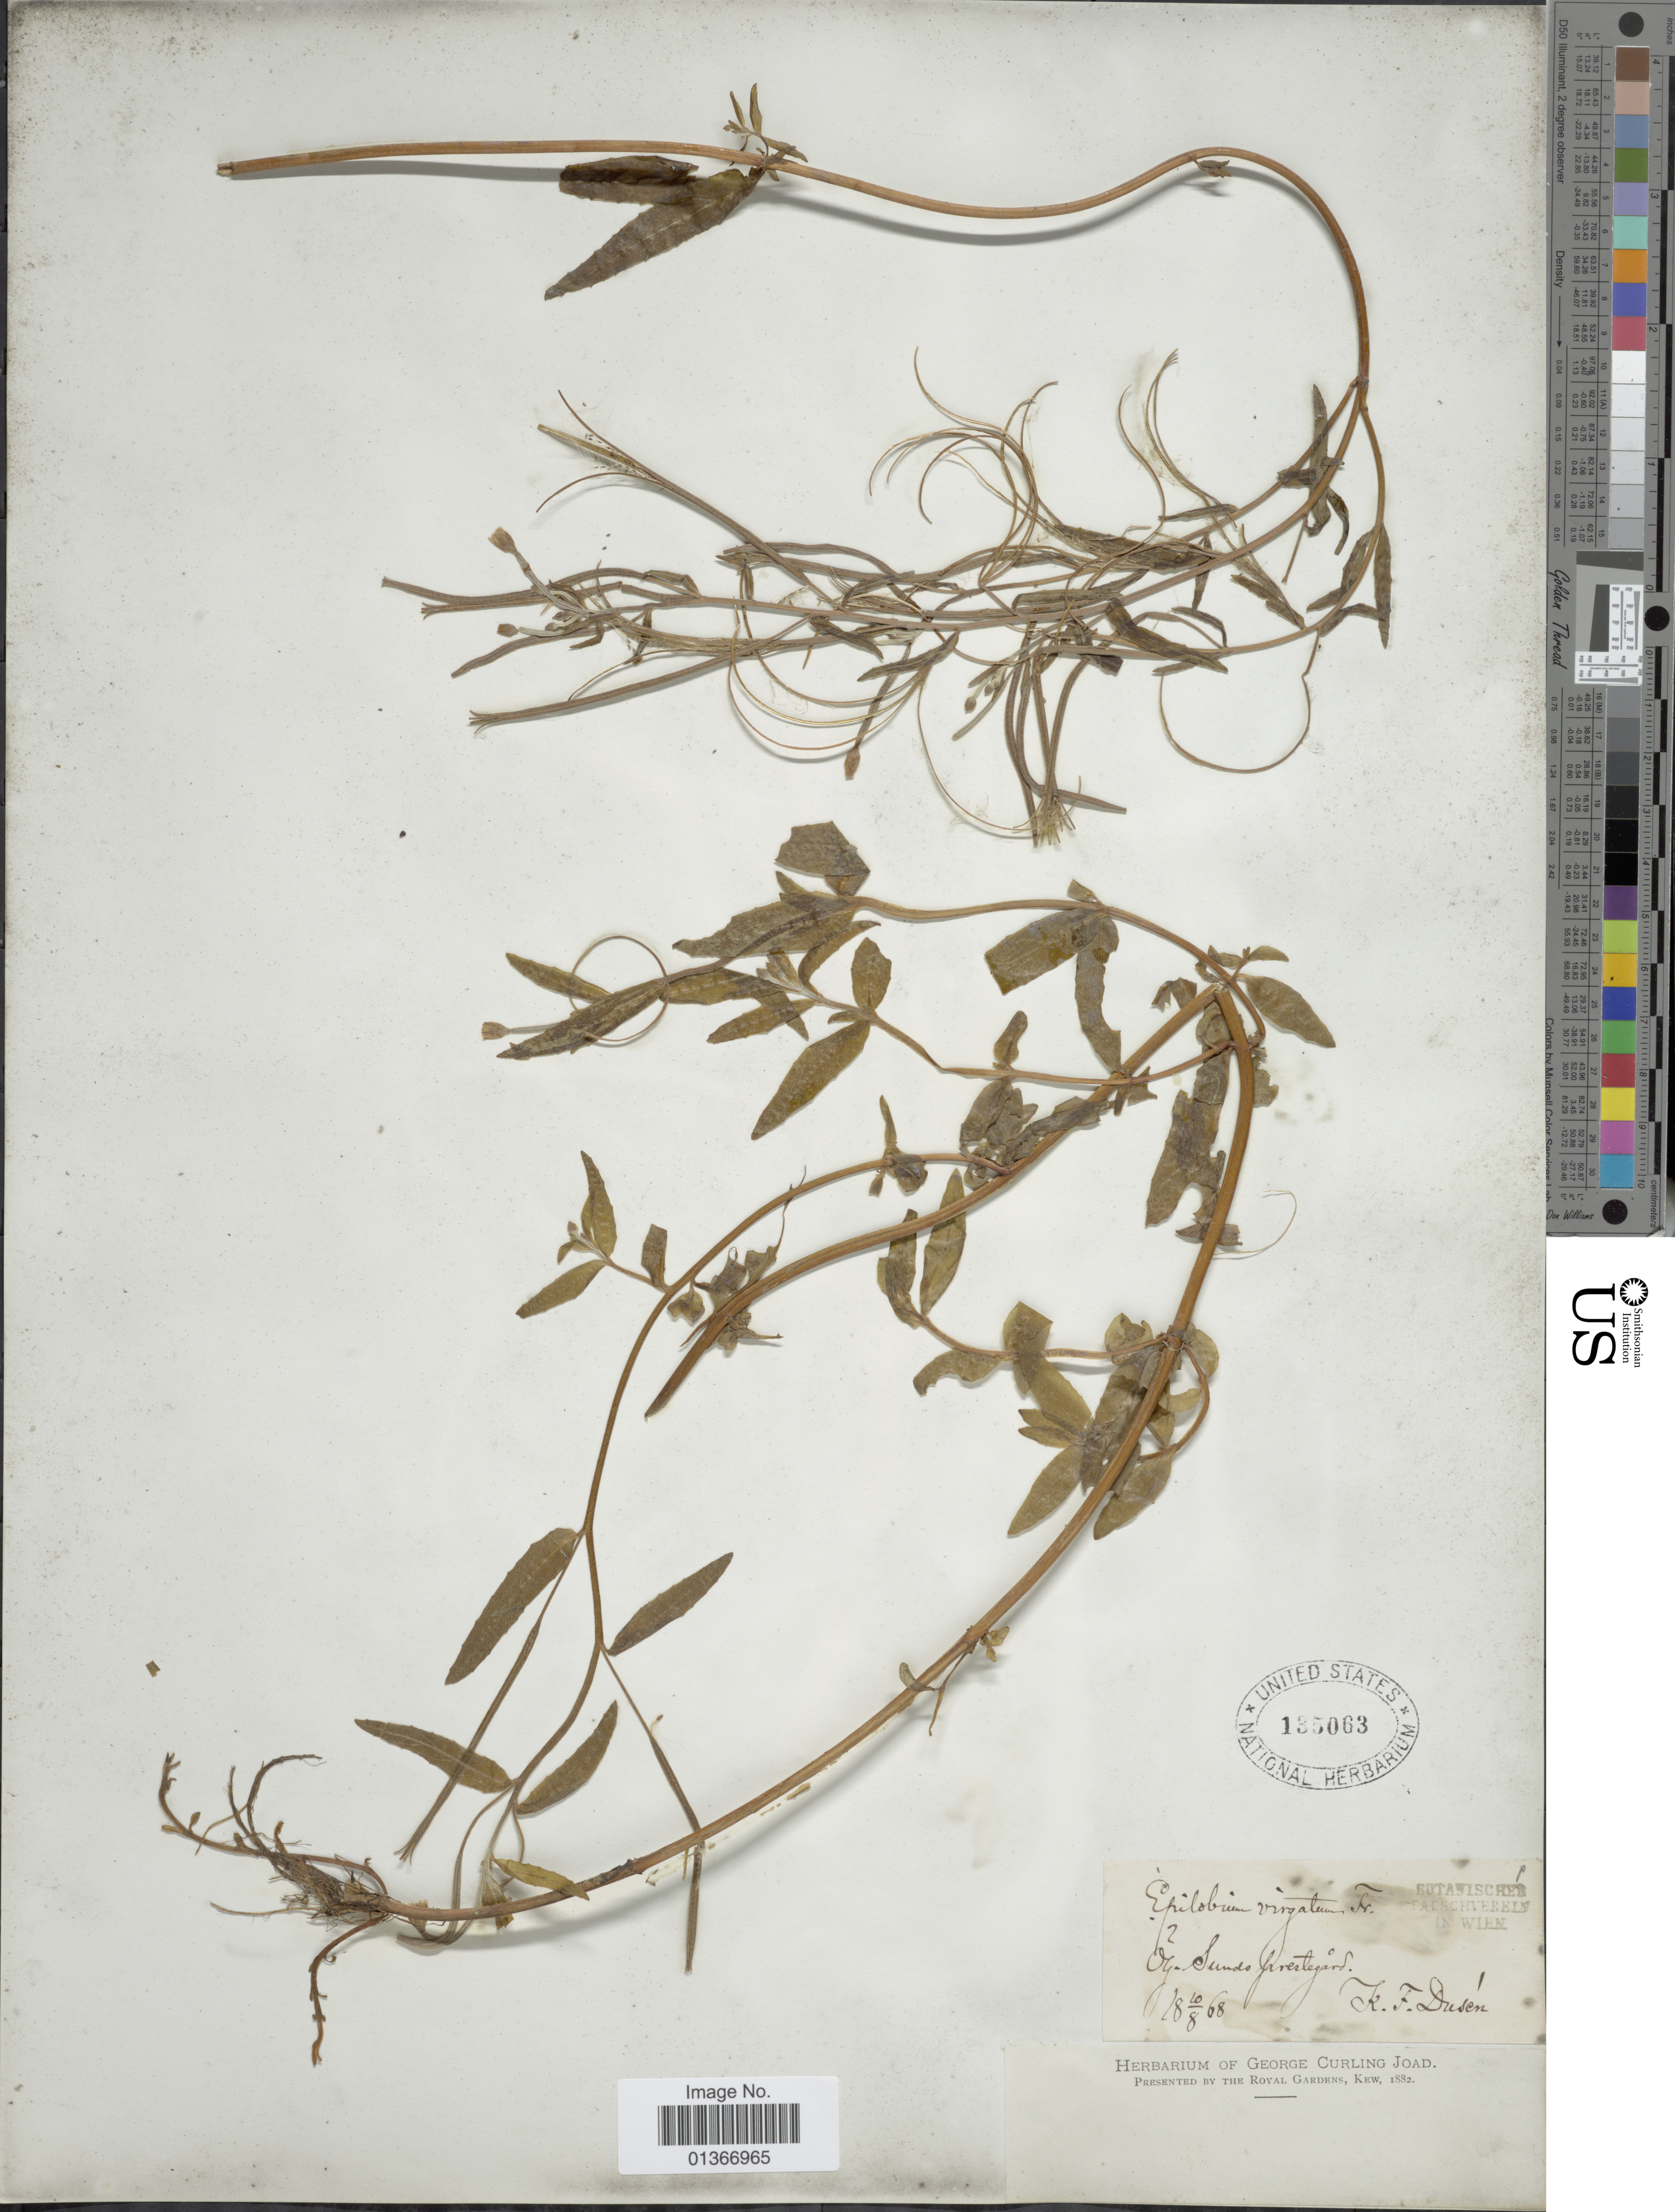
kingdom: Plantae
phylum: Tracheophyta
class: Magnoliopsida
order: Myrtales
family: Onagraceae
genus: Epilobium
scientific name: Epilobium obscurum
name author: Schreb.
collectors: K. Dusén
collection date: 1868-08-10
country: Sweden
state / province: Östergötland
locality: Og. Sunds prestegård.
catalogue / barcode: US 135063